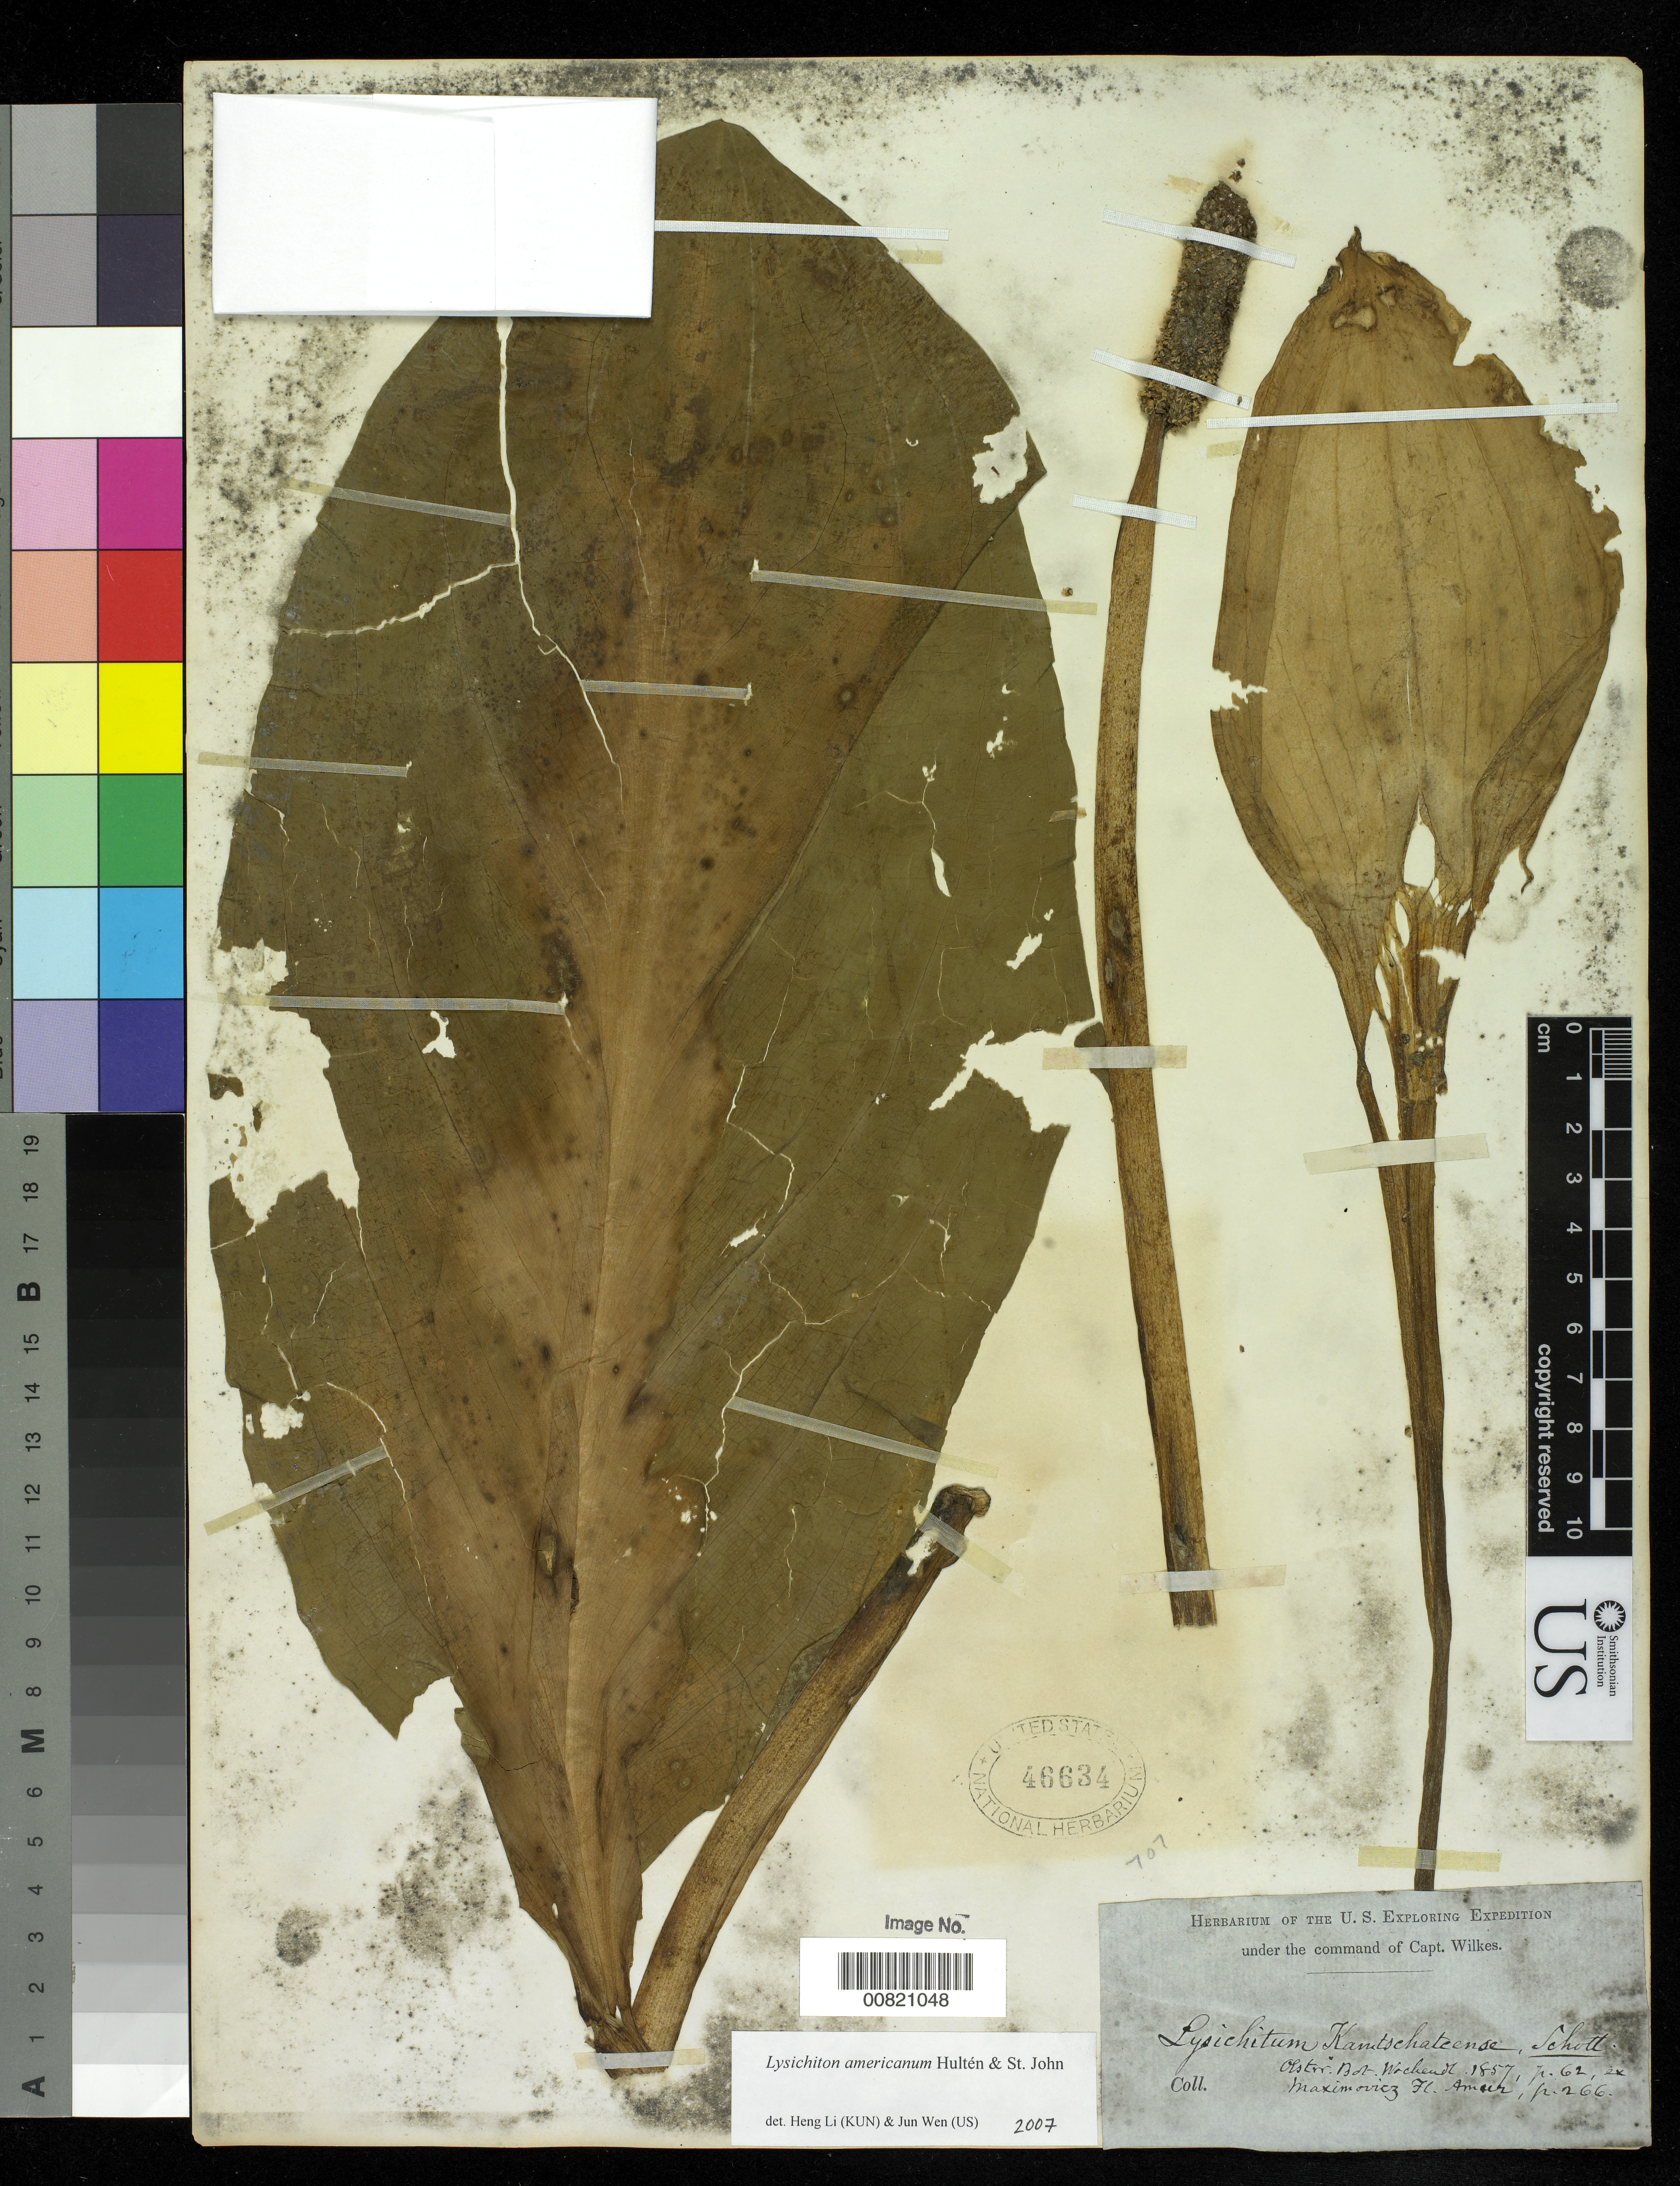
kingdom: Plantae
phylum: Tracheophyta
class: Liliopsida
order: Alismatales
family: Araceae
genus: Lysichiton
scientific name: Lysichiton americanus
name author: Hultén & H. St. John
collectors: Wilkes Explor. Exped.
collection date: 1838/1842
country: United States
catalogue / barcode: US 46634